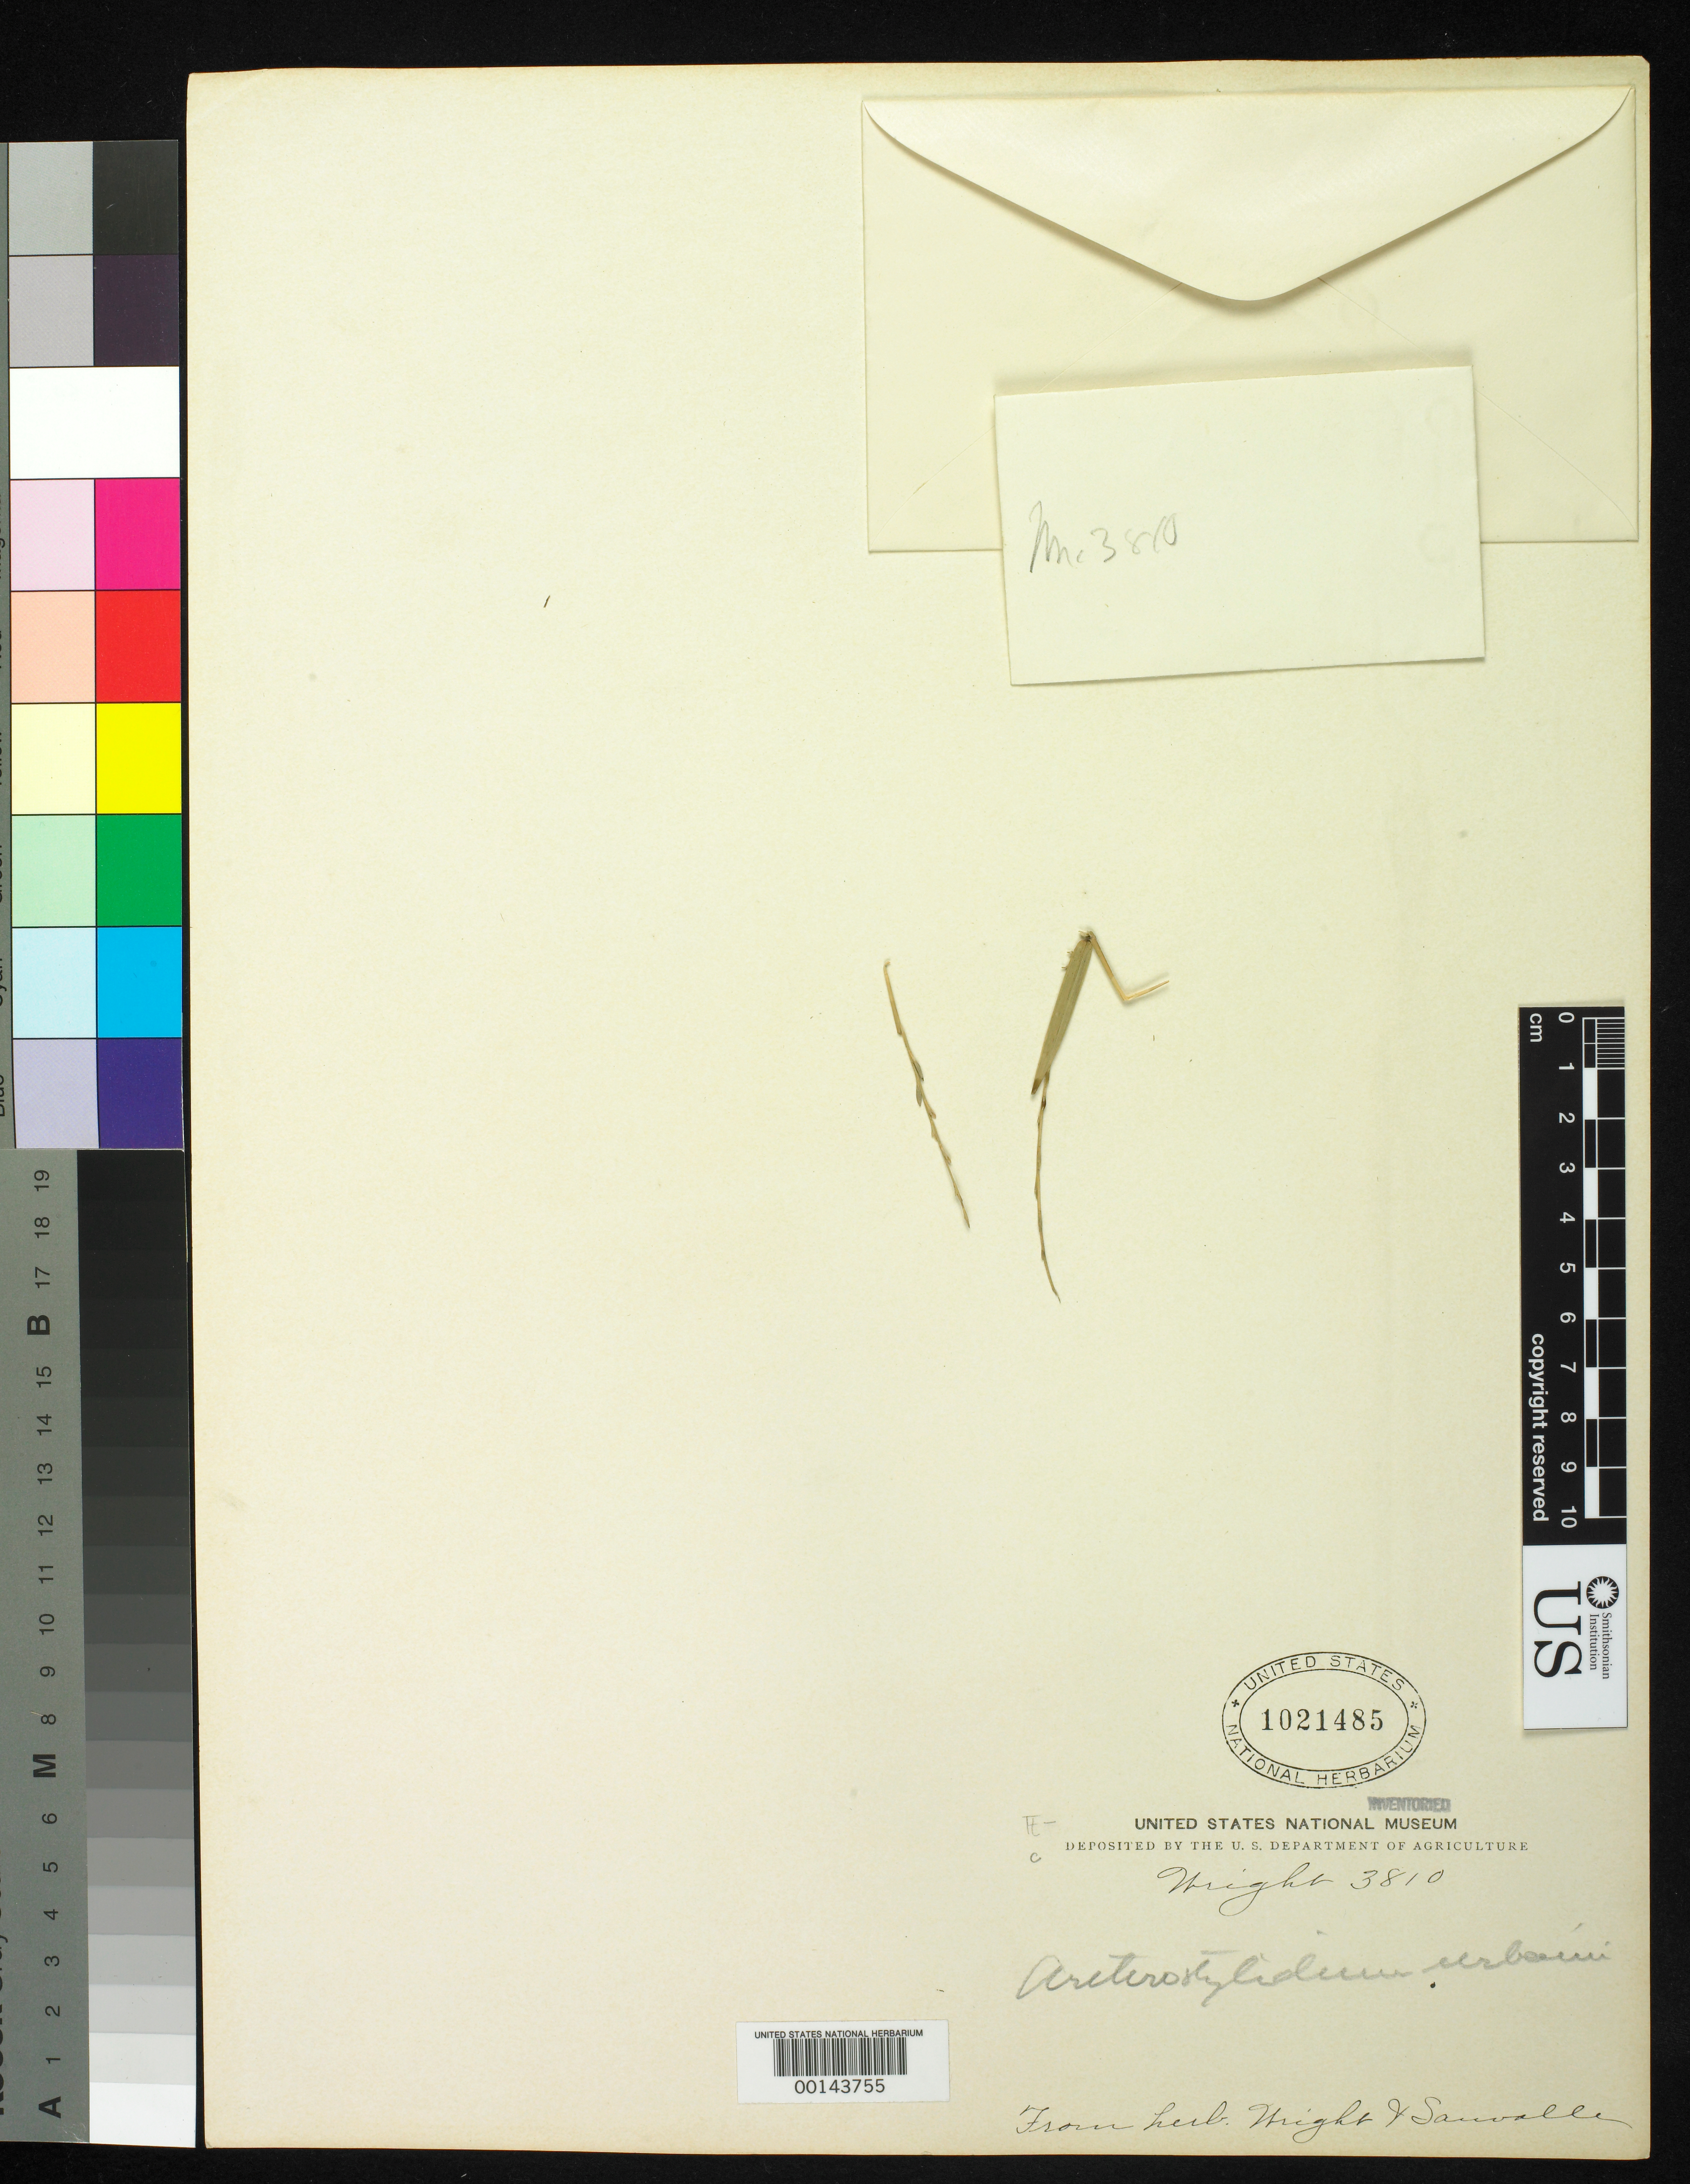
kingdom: Plantae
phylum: Tracheophyta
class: Liliopsida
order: Poales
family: Poaceae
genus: Arthrostylidium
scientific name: Arthrostylidium urbanii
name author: Pilg. in Urb.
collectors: Wright, --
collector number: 3810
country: Panama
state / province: Chiriquí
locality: Around San Felix.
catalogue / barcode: US 1021485